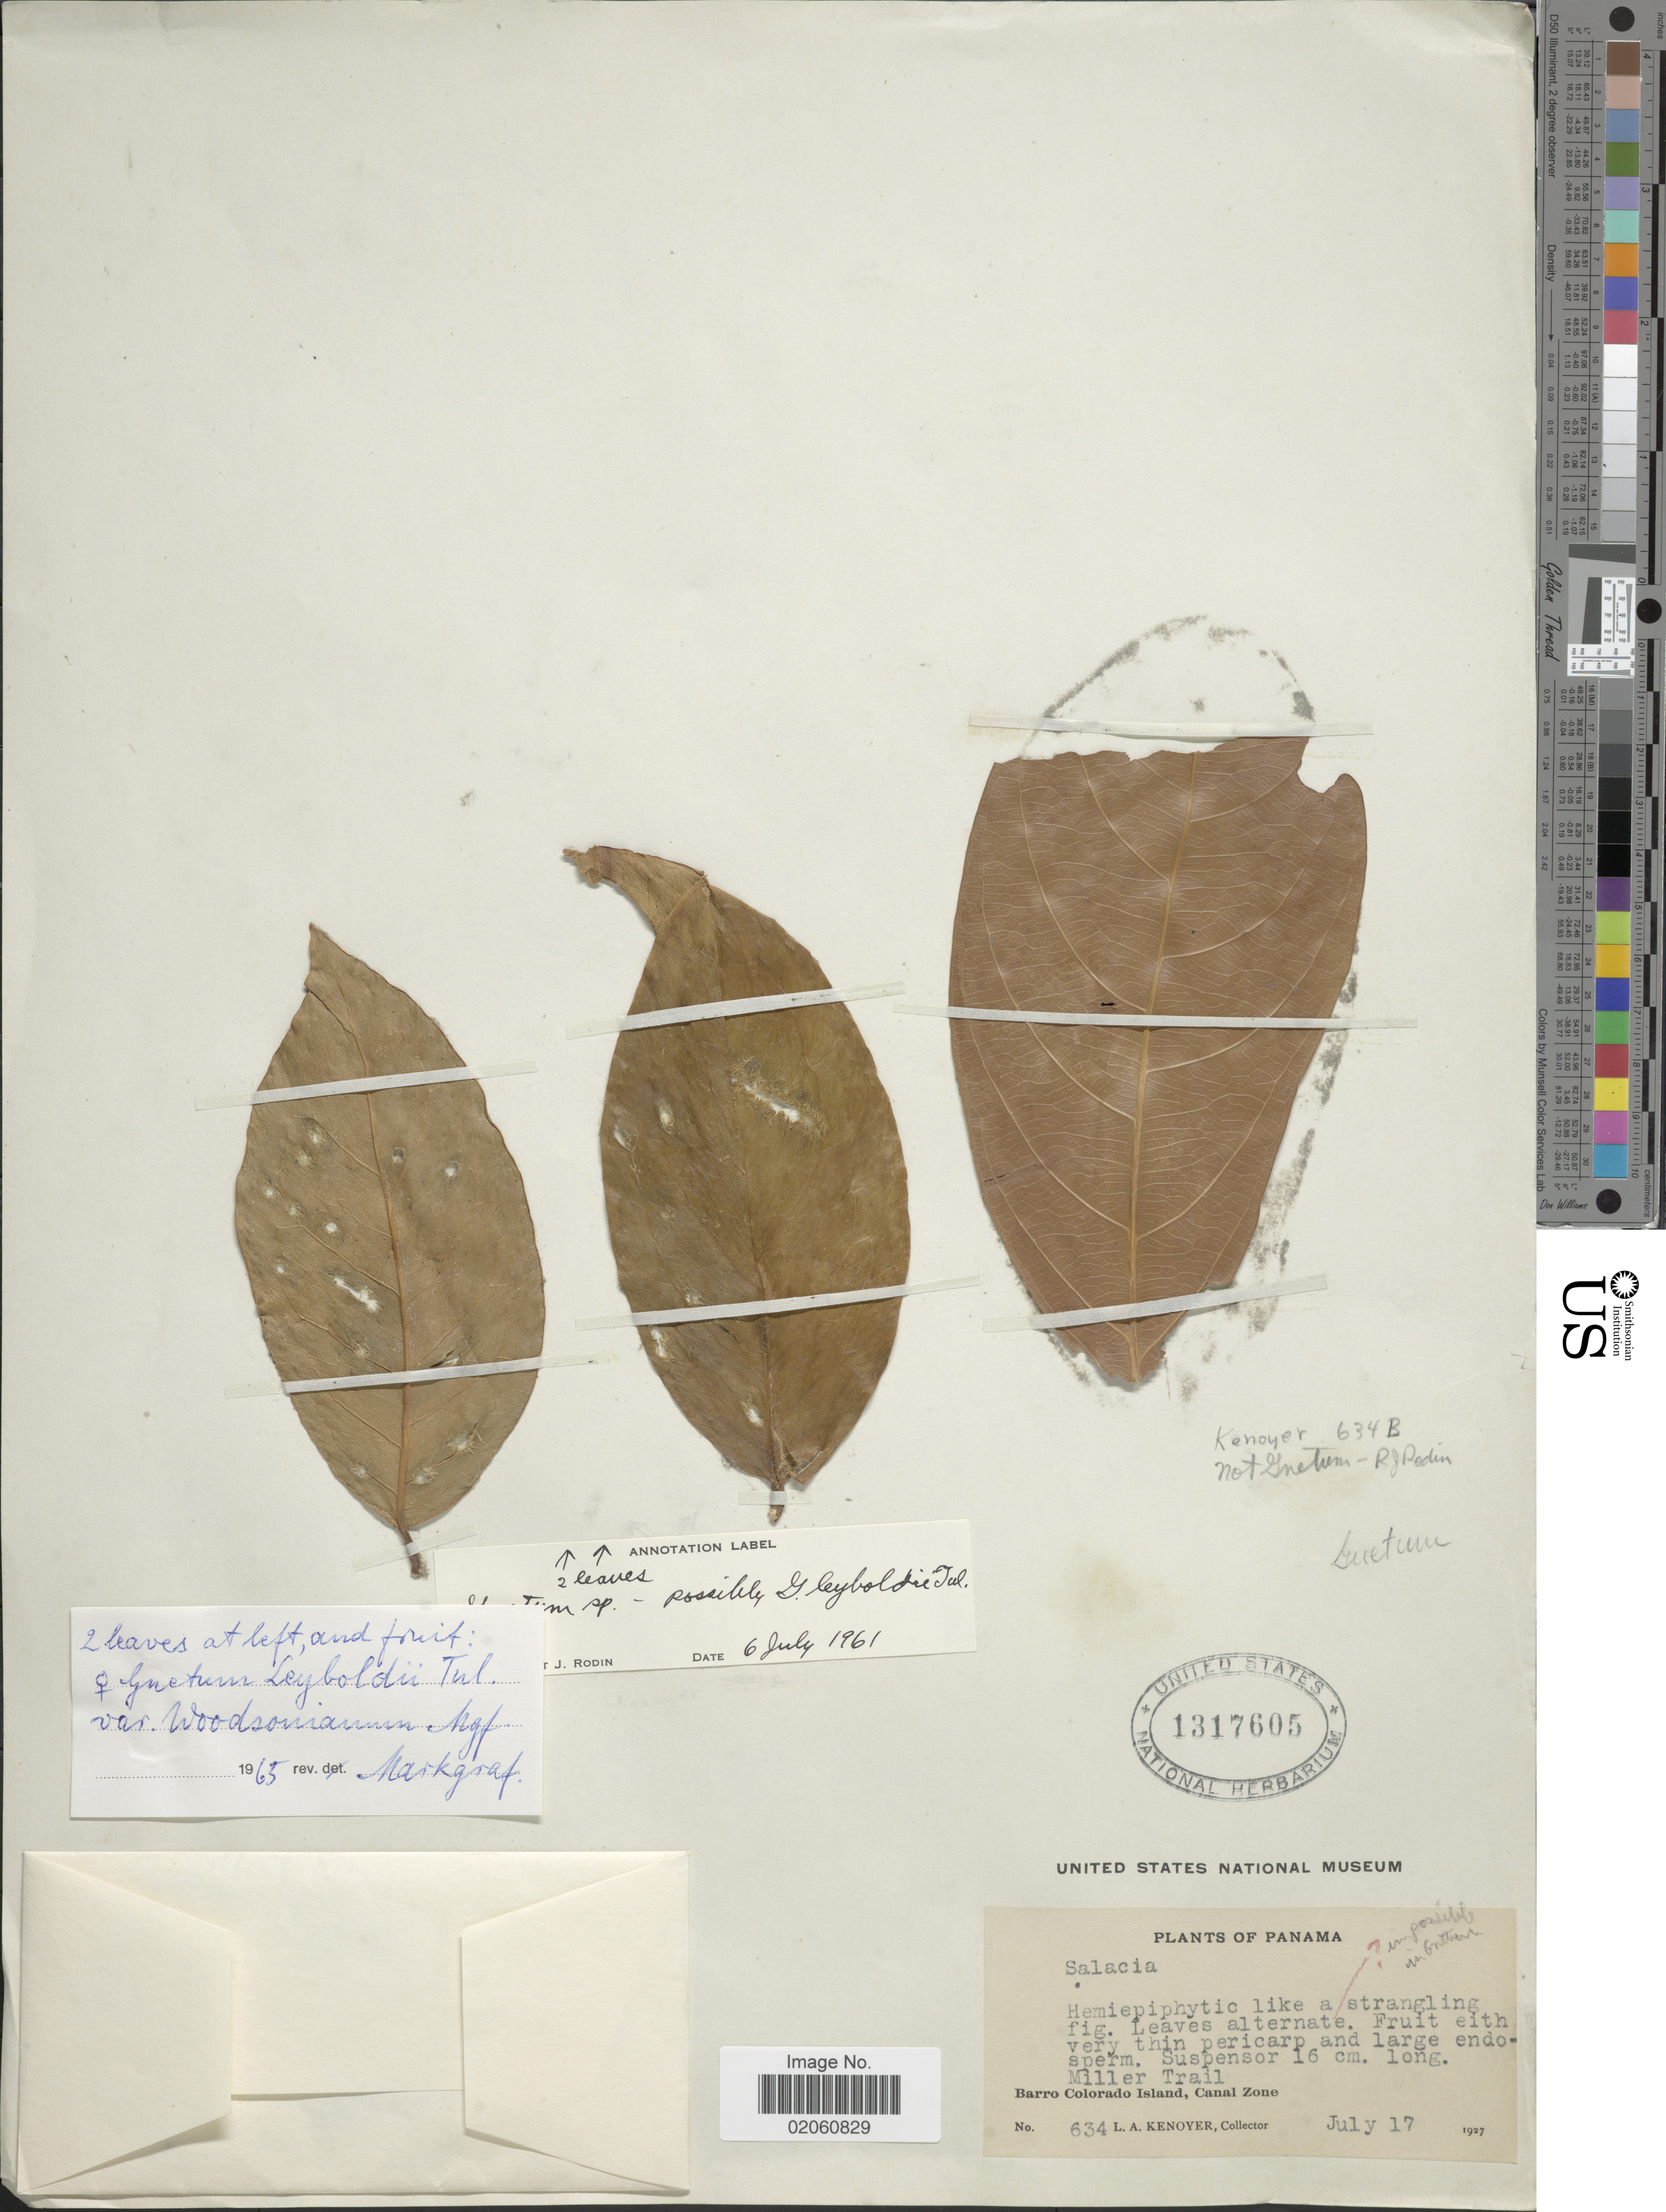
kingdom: Plantae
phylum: Tracheophyta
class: Gnetopsida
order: Gnetales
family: Gnetaceae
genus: Gnetum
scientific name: Gnetum leyboldii var. woodsonianum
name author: Markgr.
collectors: L. A. Kenoyer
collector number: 634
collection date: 1927-07-17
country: Panama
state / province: Panamá Oeste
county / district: Canal Zone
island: Barro Colorado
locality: Miller Trail, Barro Colorado Island, Canal Zone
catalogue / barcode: US 1317605